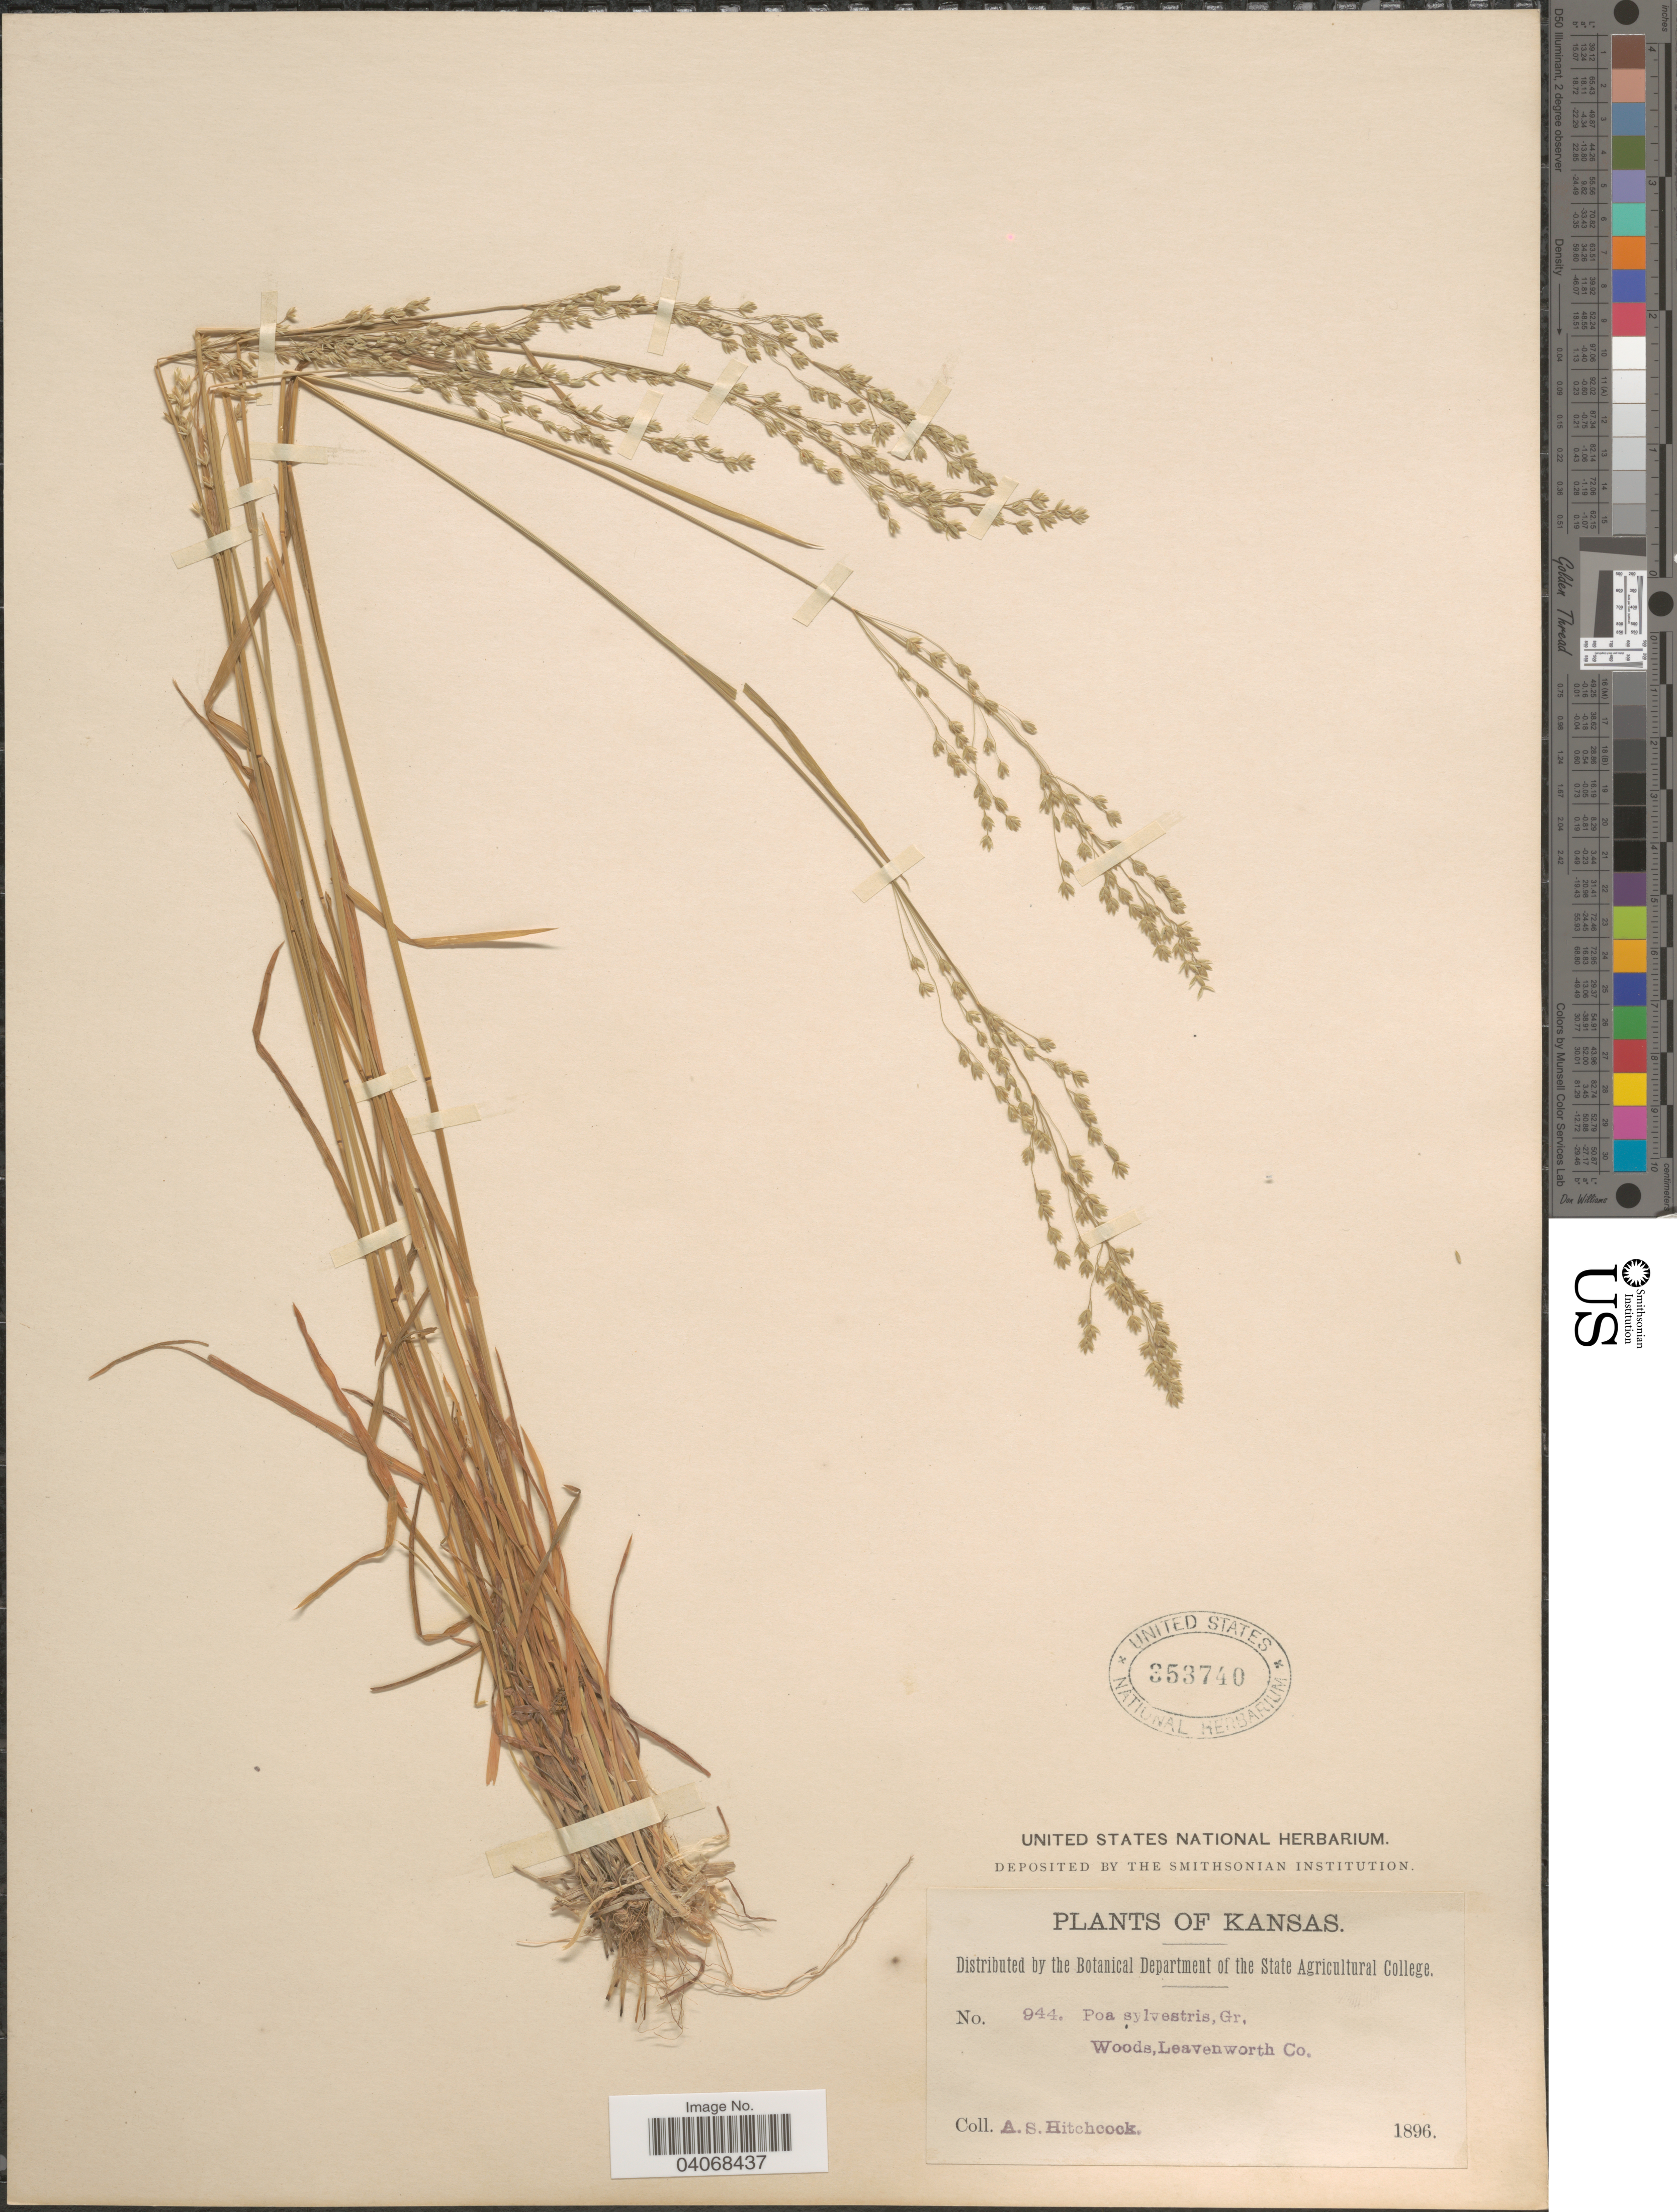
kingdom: Plantae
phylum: Tracheophyta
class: Liliopsida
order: Poales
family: Poaceae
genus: Poa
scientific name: Poa sylvestris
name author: A. Gray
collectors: A. S. Hitchcock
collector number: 944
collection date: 1896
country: United States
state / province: Kansas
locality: Woods, Leavenworth Co.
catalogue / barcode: US 353740